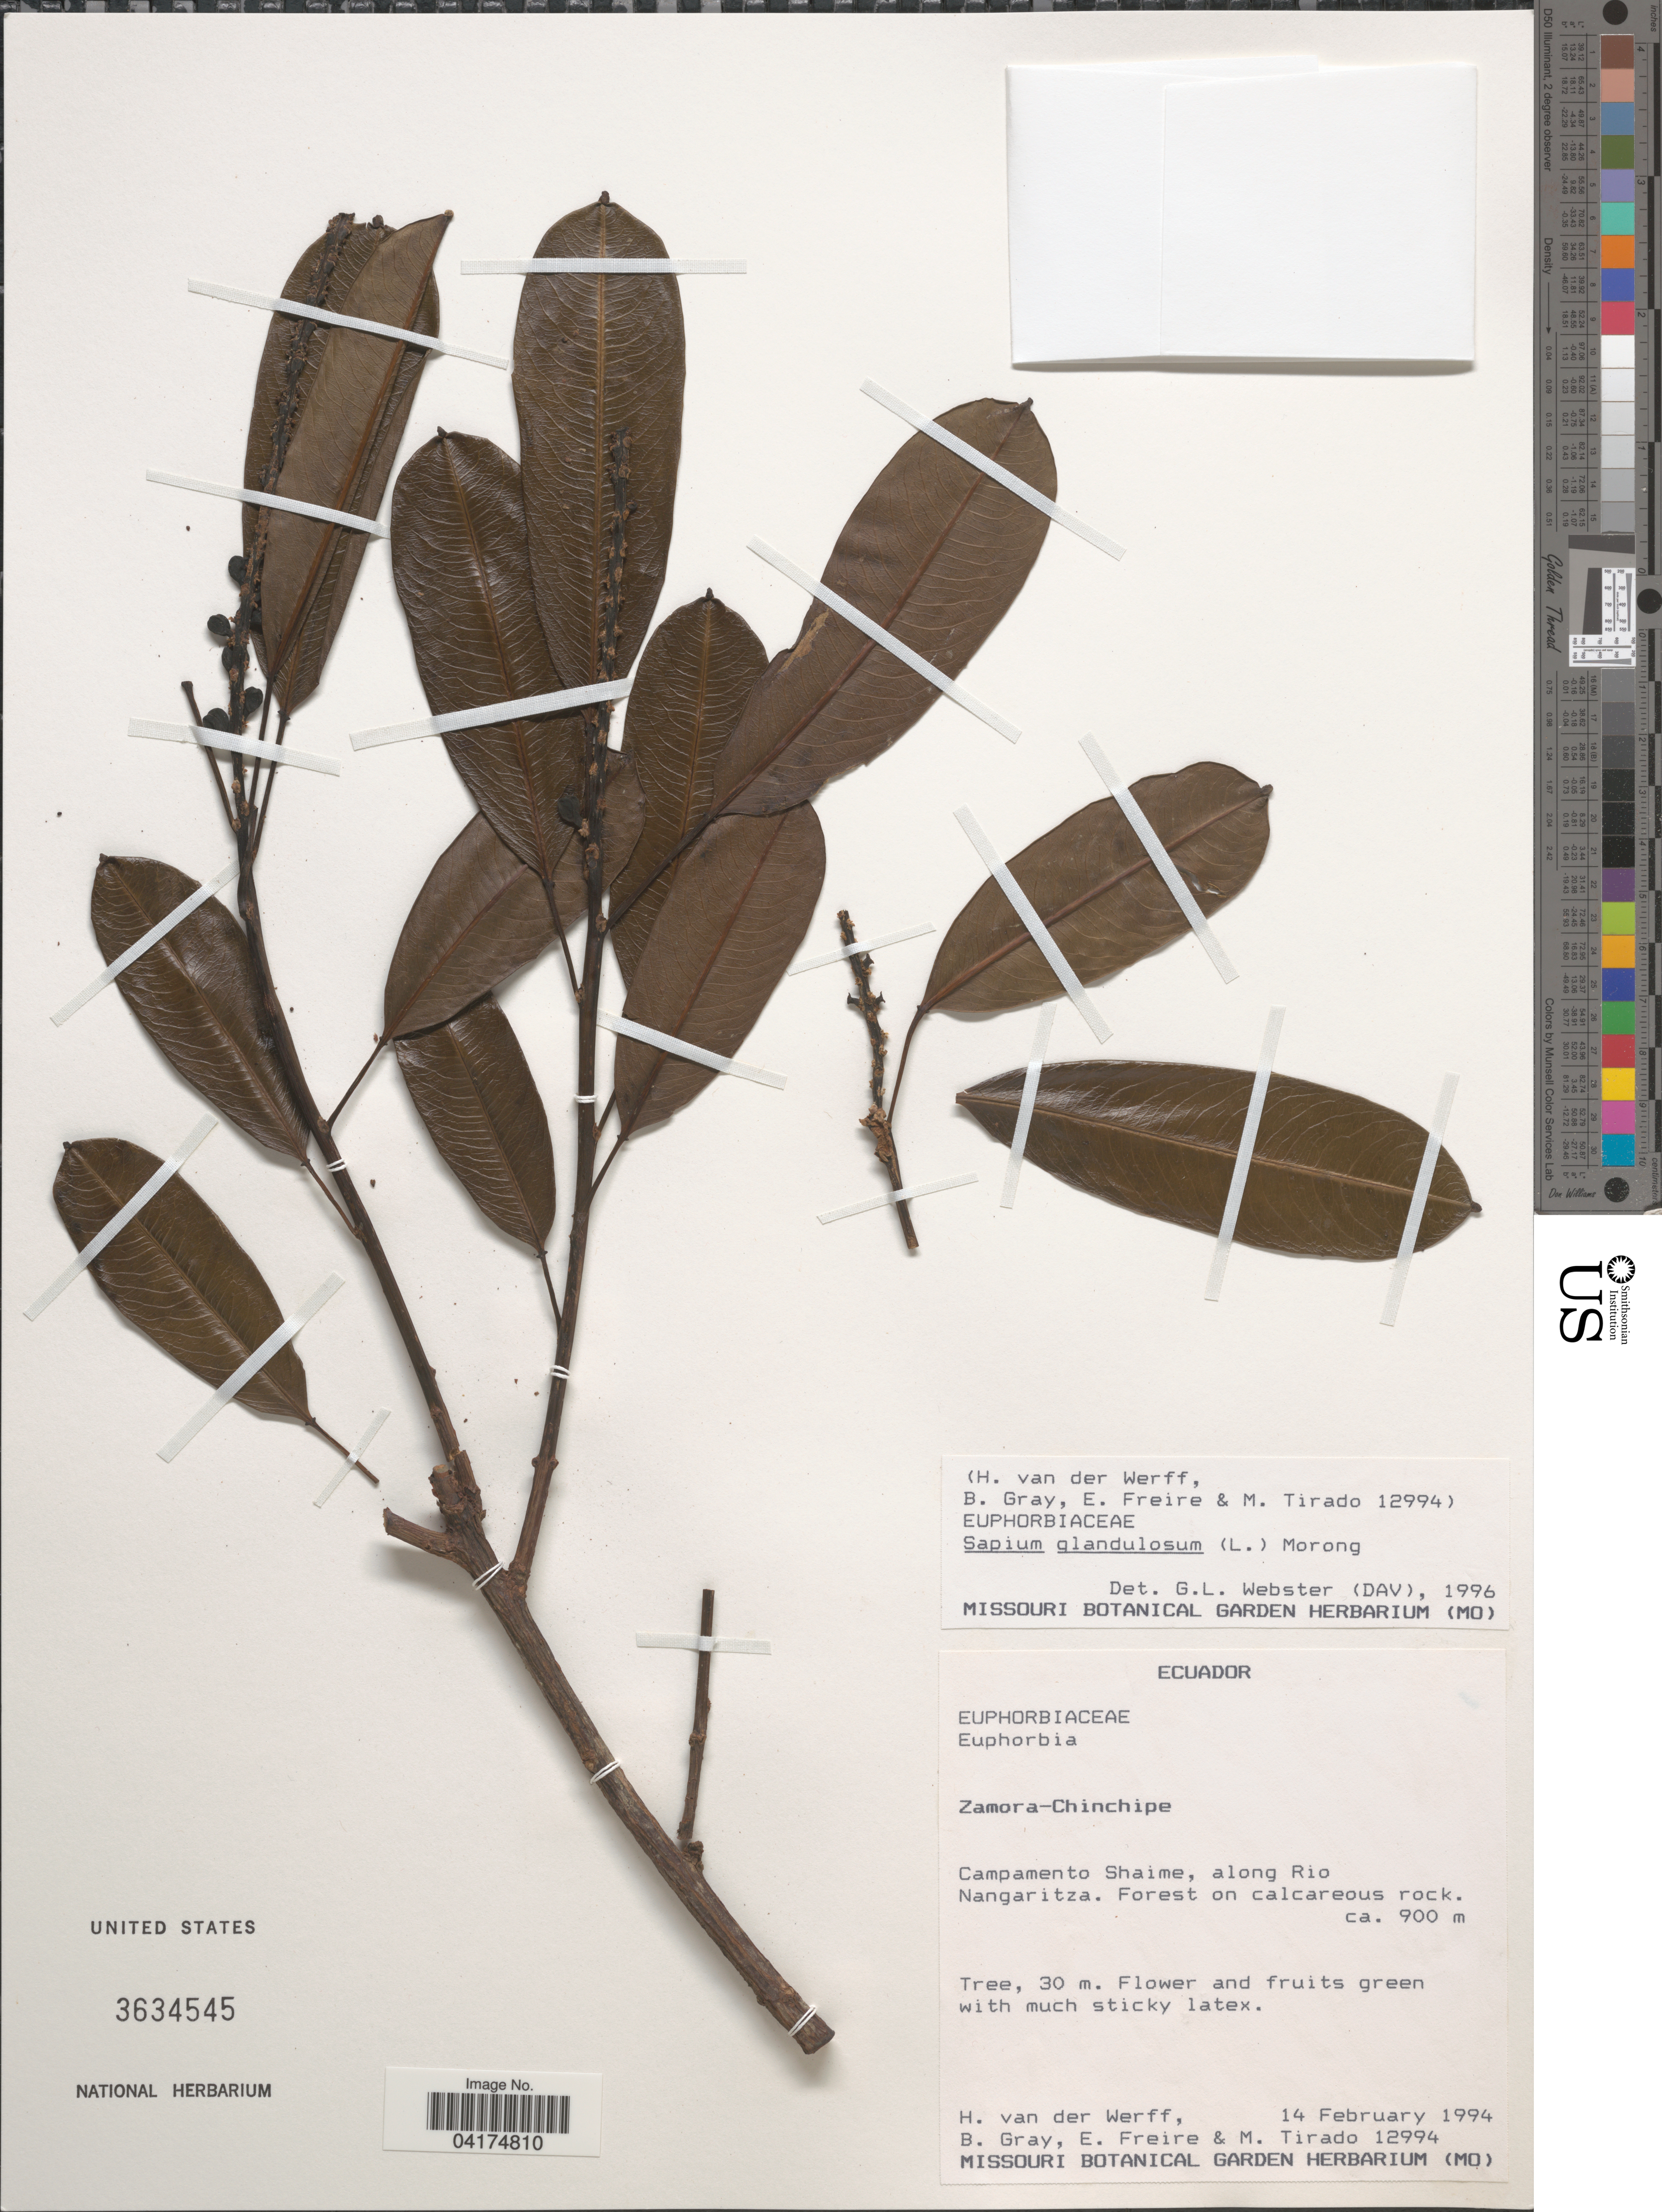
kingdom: Plantae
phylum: Tracheophyta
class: Magnoliopsida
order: Malpighiales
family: Euphorbiaceae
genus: Sapium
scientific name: Sapium glandulosum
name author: (L.) Morong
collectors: H. van der Werff, B. Gray, E. Freire & M. Tirado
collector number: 12994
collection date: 1994-02-14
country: Ecuador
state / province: Zamora-Chinchipe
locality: Campamento Shaime, along Rio Nangaritza.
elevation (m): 900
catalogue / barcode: US 3634545